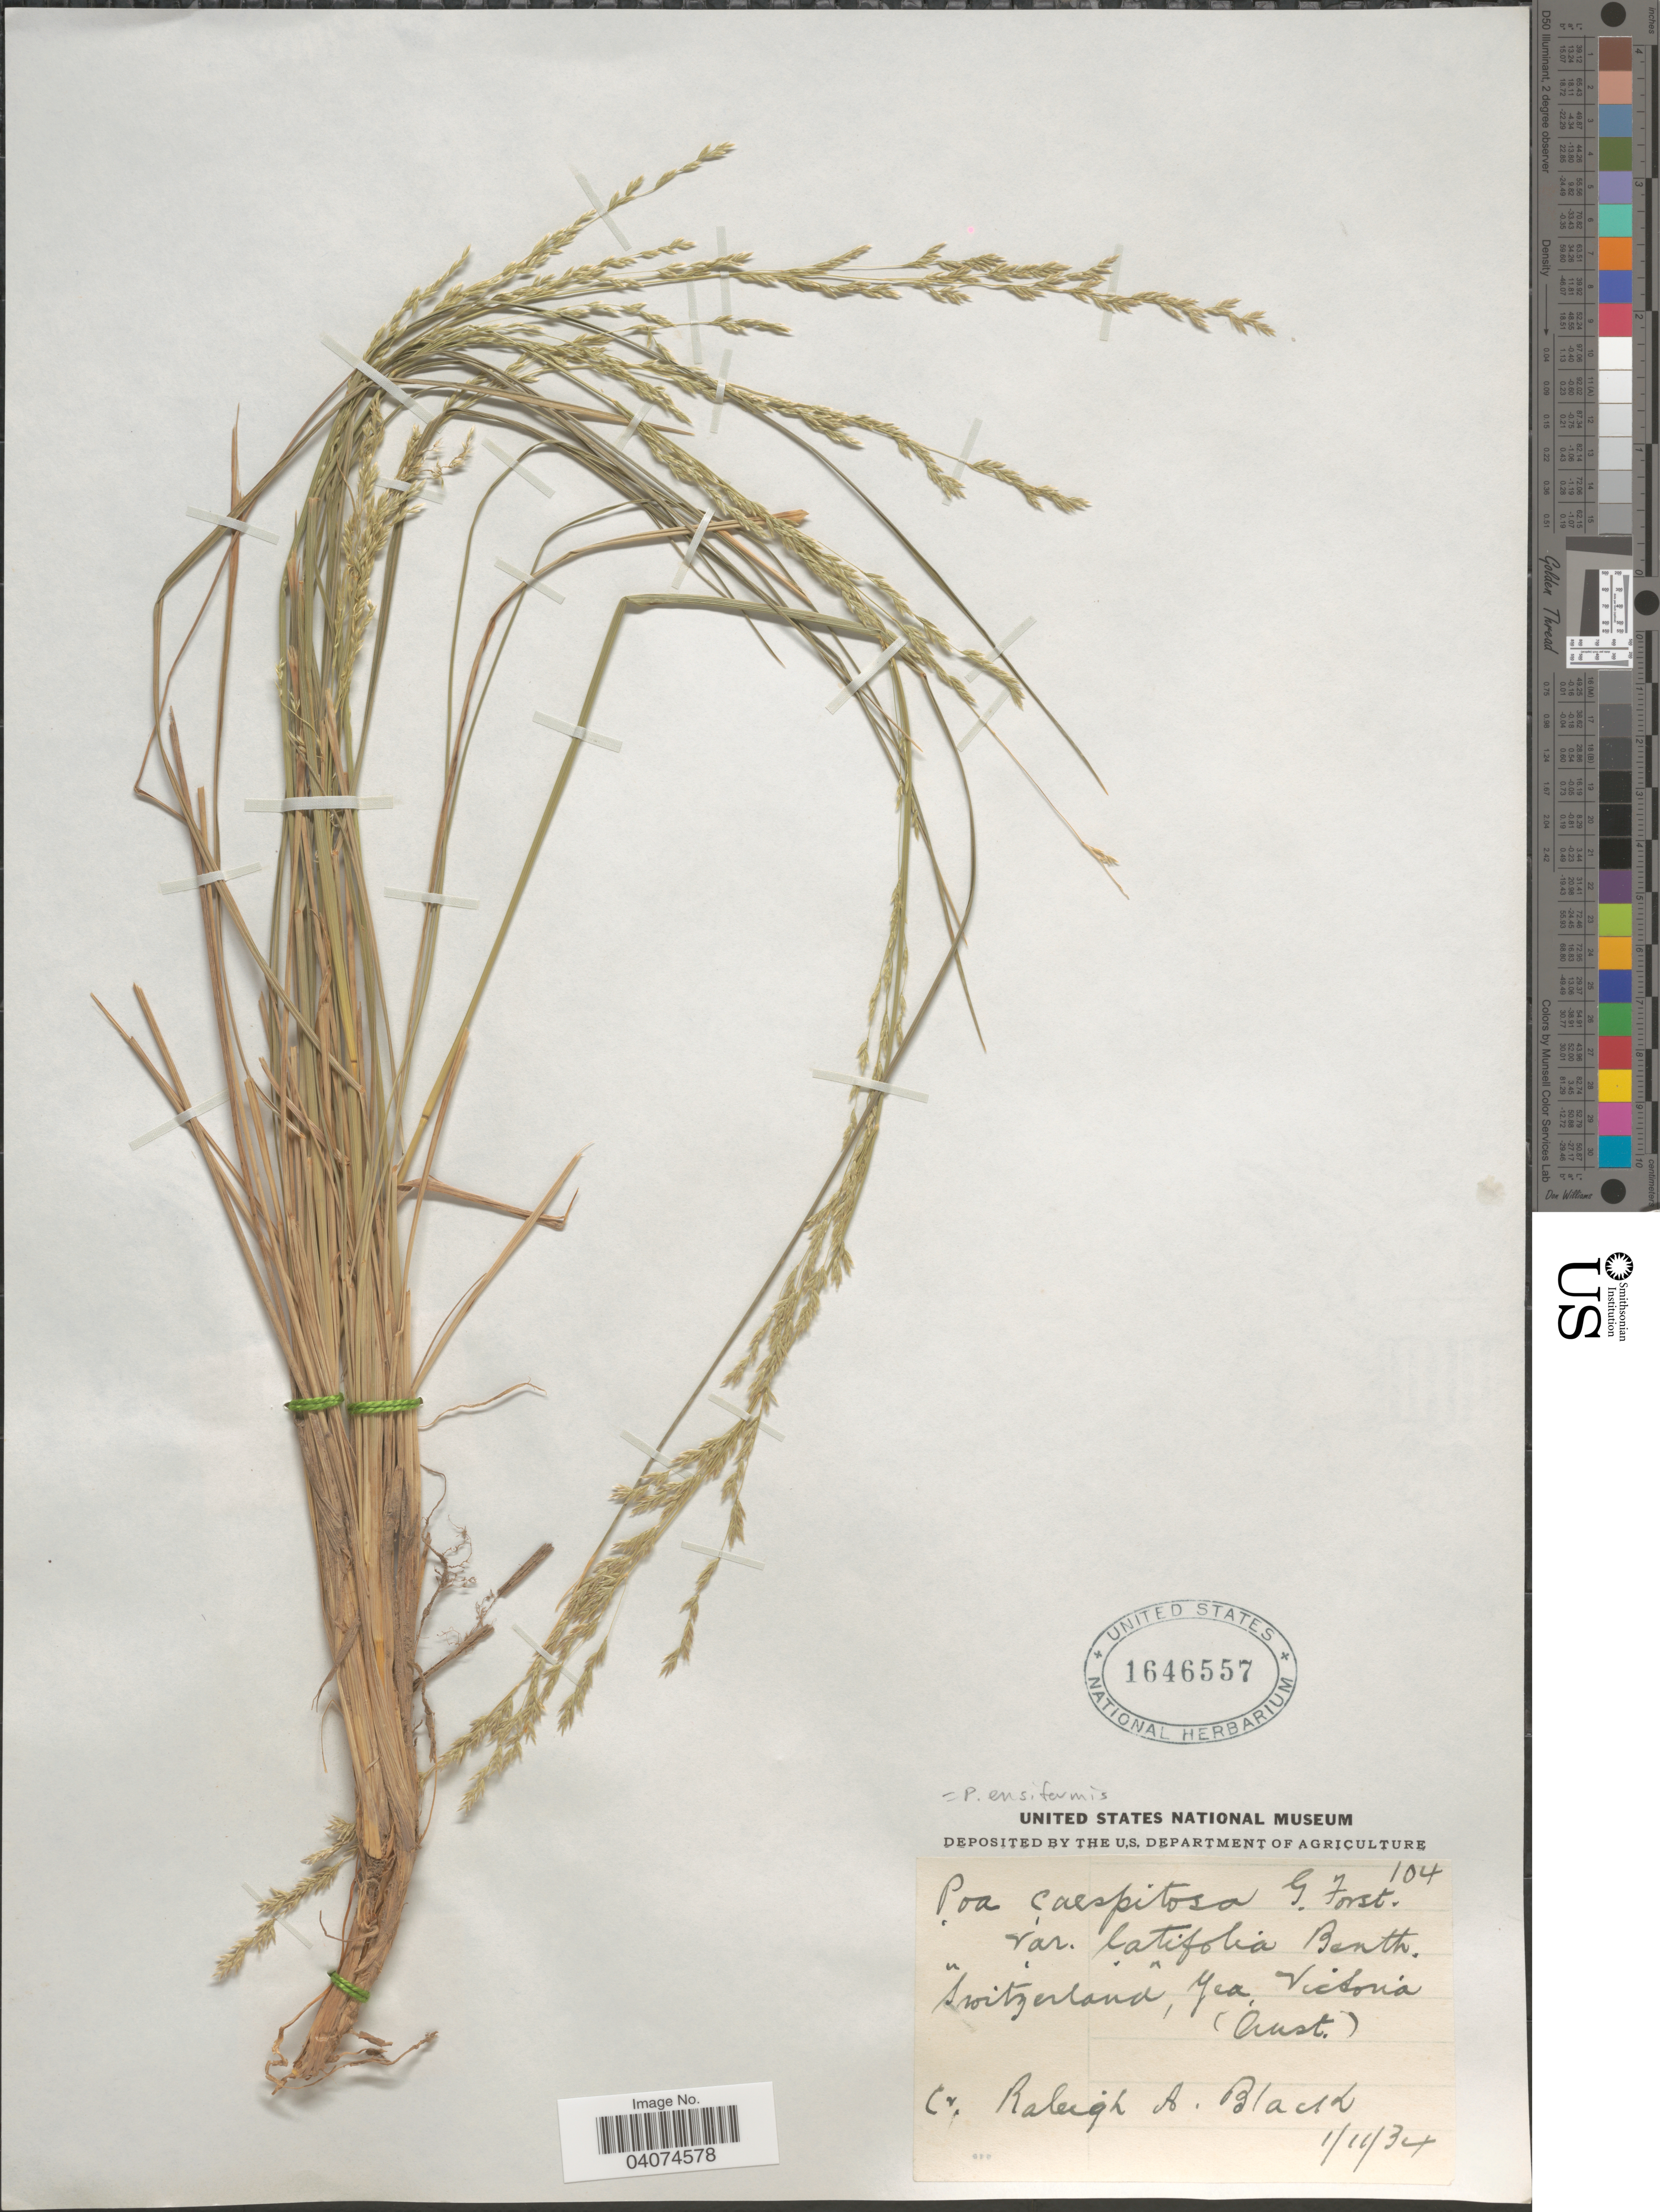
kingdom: Plantae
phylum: Tracheophyta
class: Liliopsida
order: Poales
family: Poaceae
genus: Poa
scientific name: Poa ensiformis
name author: Vickery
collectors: R. A. Black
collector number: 104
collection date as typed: Transcribed d/m/y: 1/11/34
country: Australia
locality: Switzerland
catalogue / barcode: US 1646557